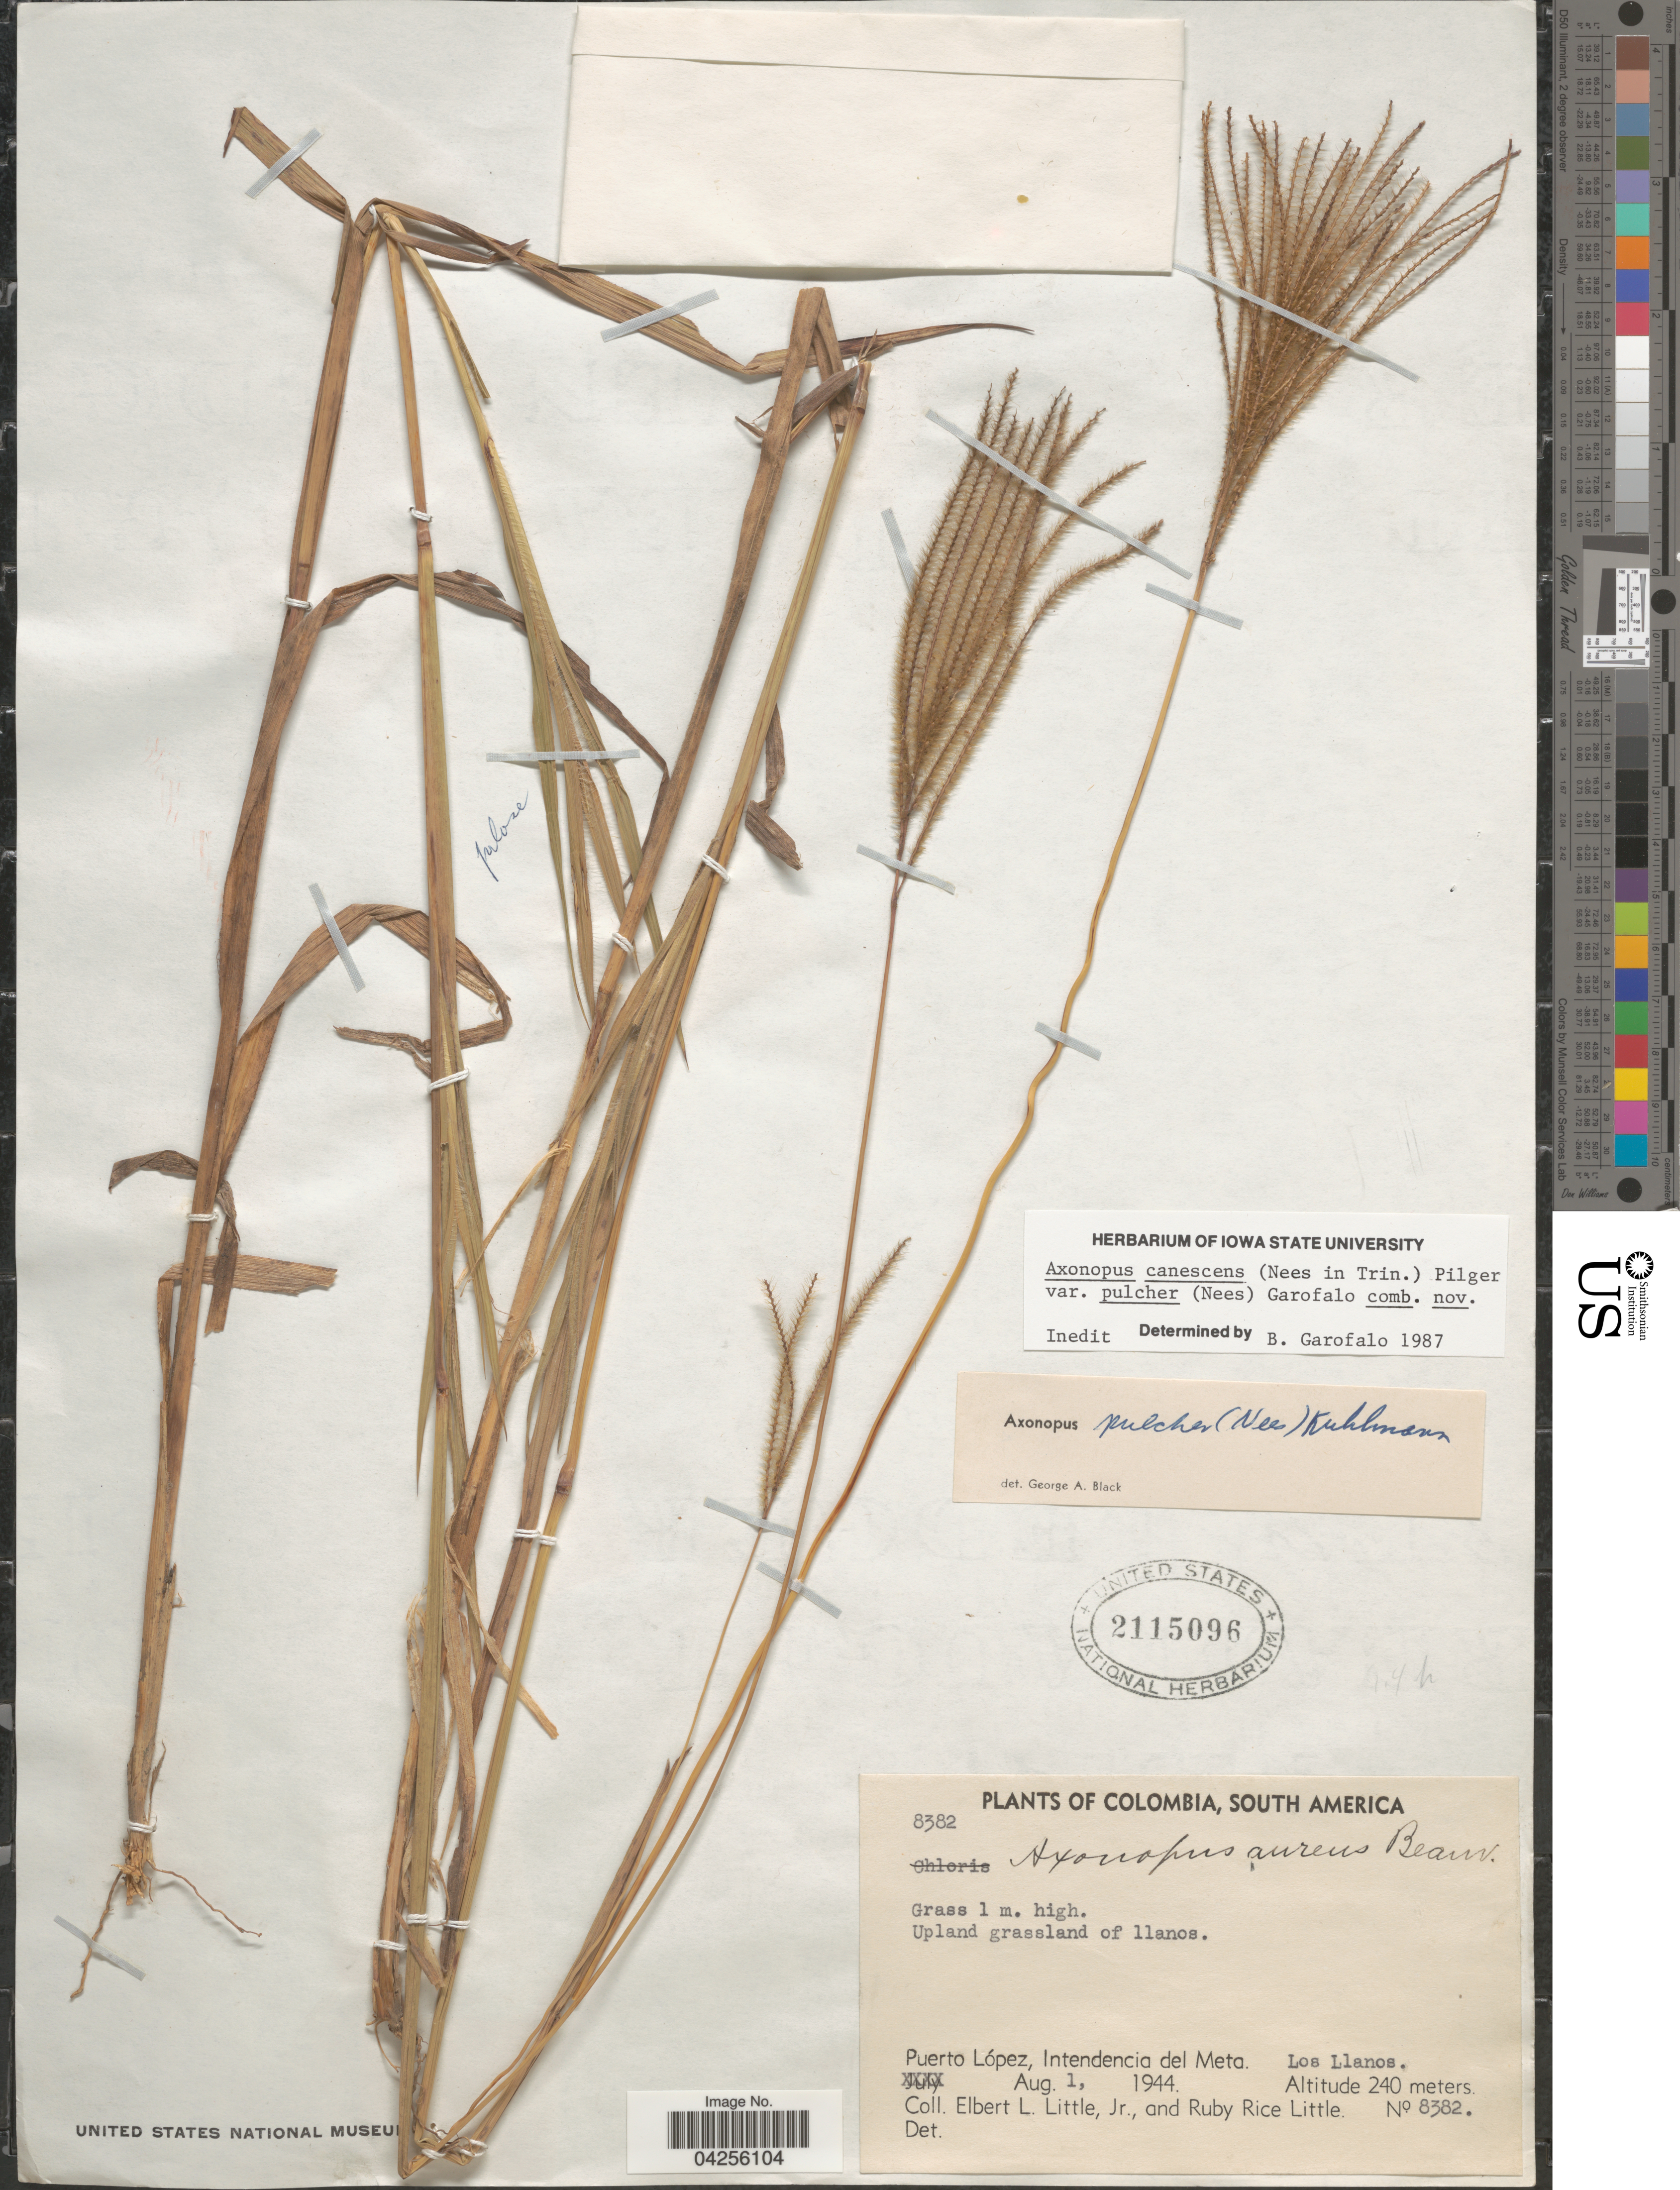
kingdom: Plantae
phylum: Tracheophyta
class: Liliopsida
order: Poales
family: Poaceae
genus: Axonopus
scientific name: Axonopus canescens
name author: (Nees ex Trin.) Pilg.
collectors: E. L. Little & R. R. Little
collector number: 8382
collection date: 1944-08-01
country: Colombia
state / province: Meta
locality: Upland grassland of llanos. Puerto López, Intendencia del Meta. Los Llanos.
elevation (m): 240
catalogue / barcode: US 2115096